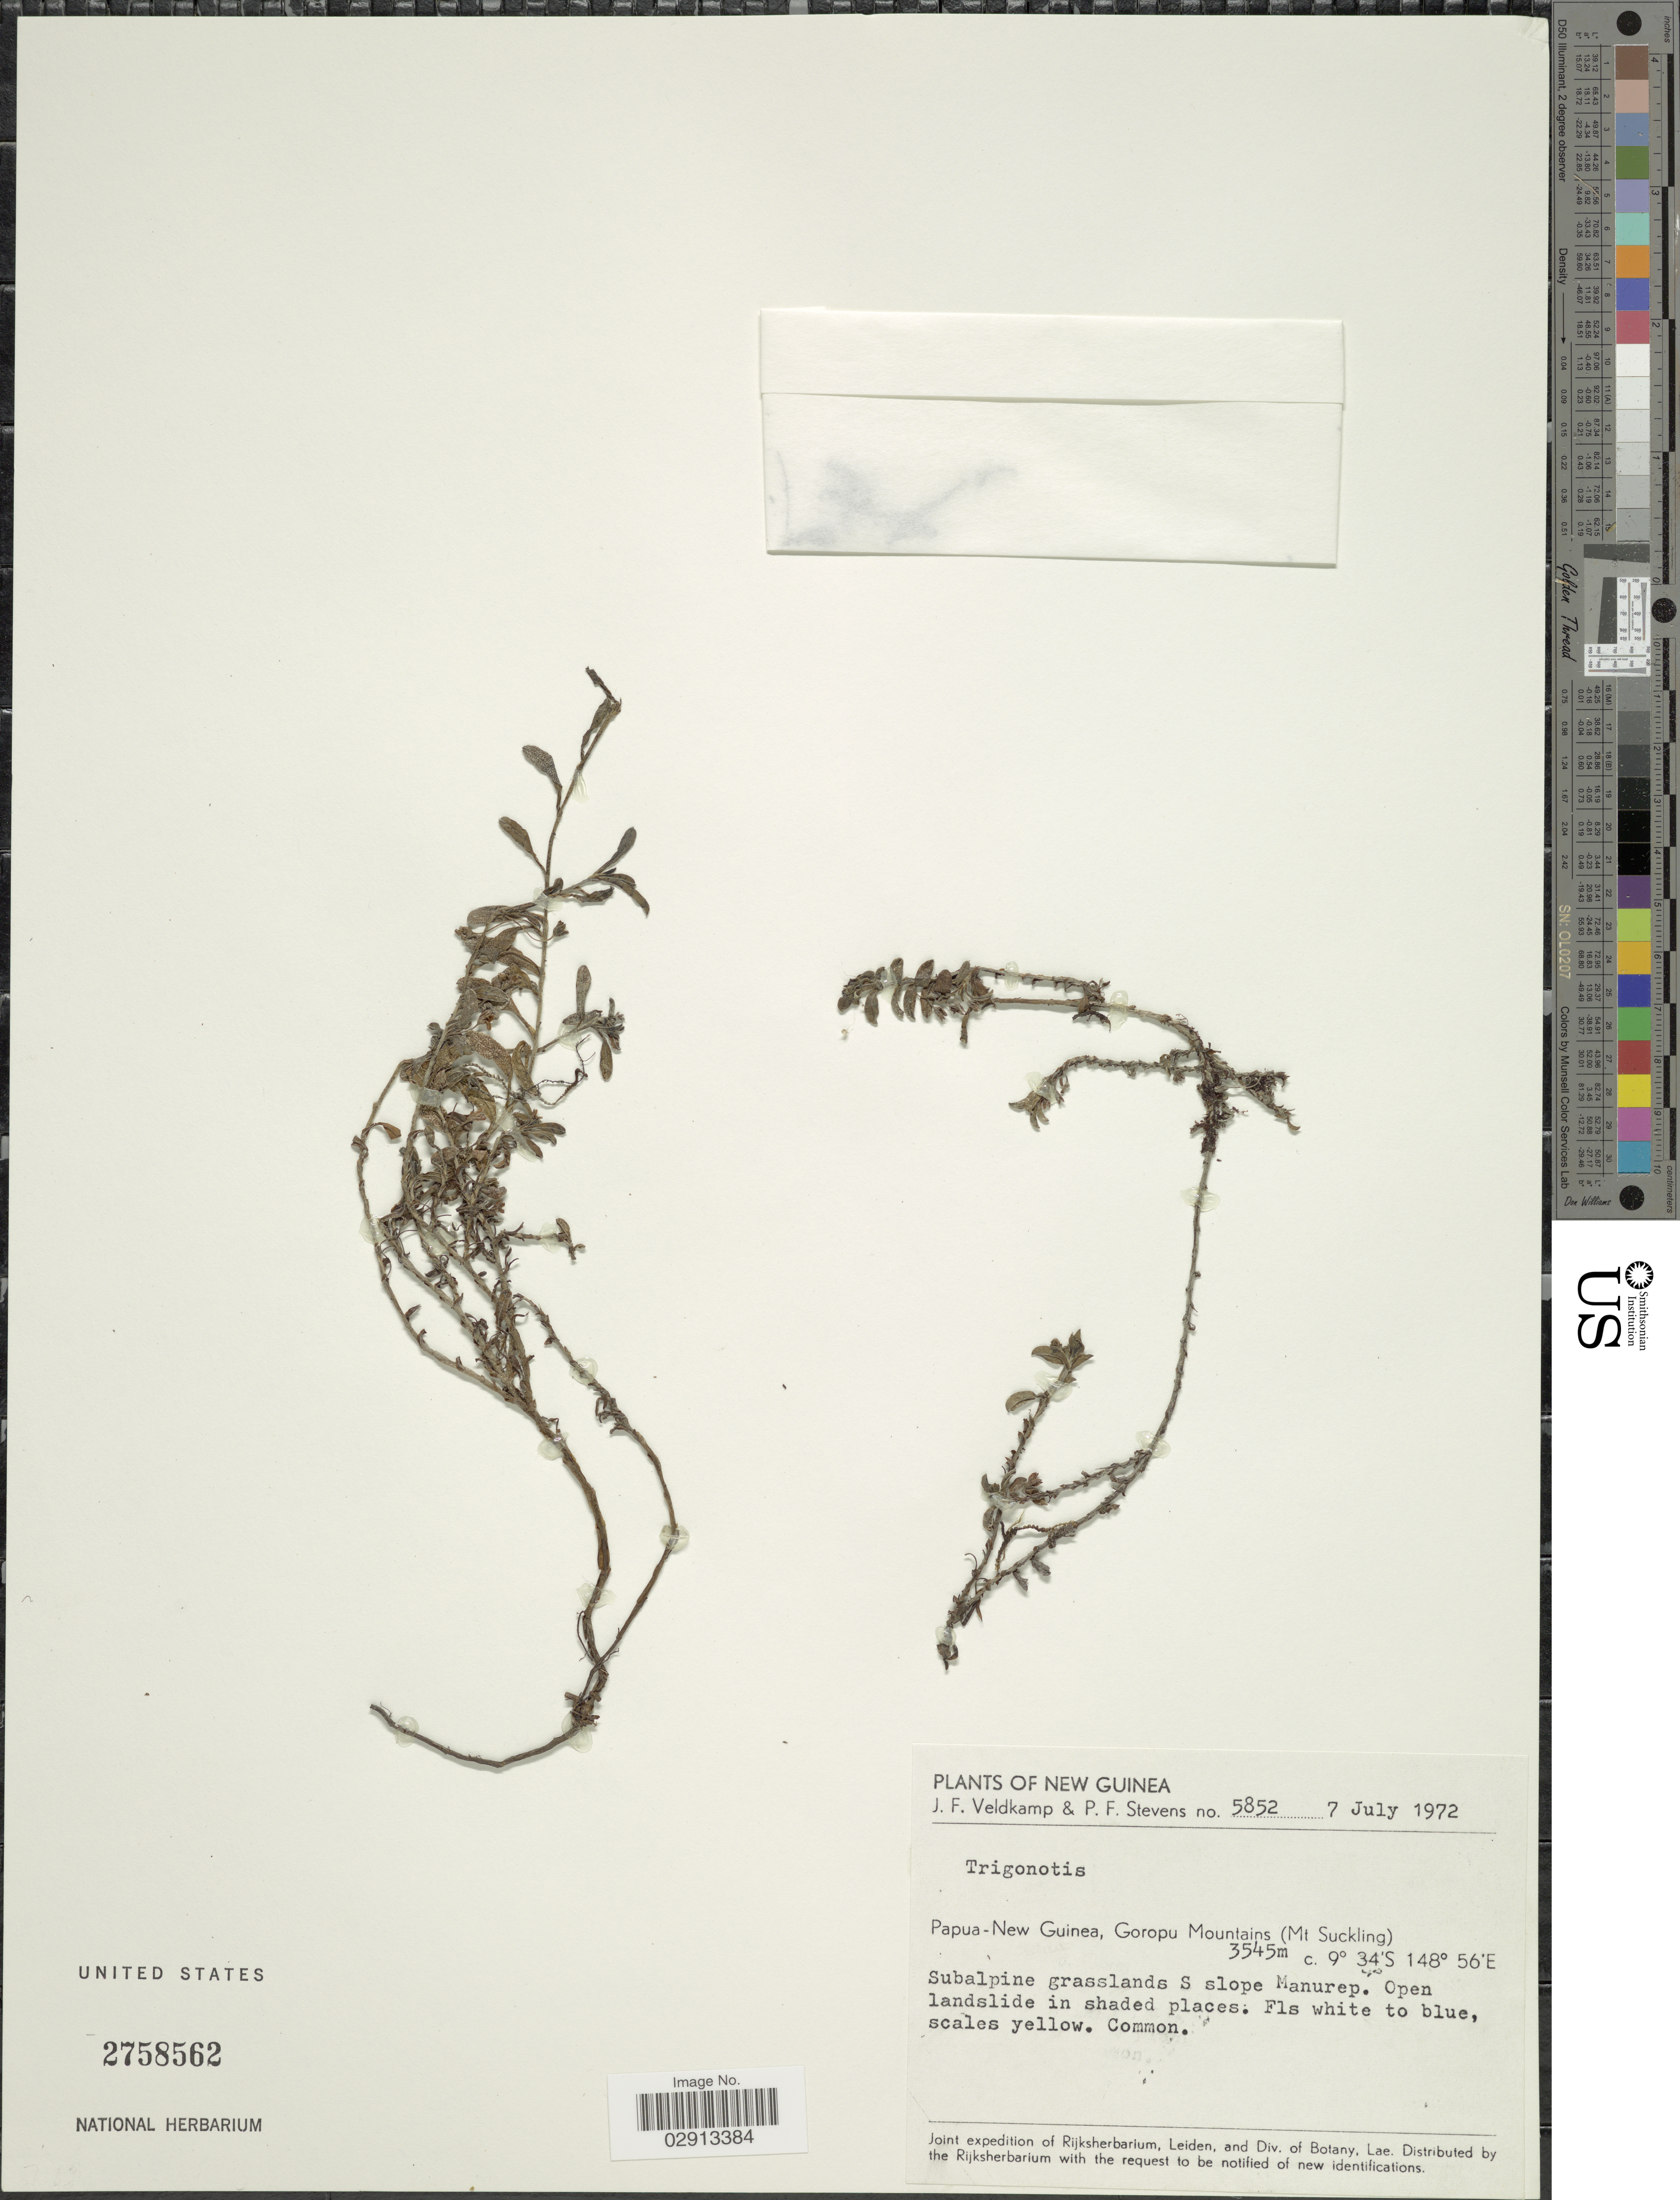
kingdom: Plantae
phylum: Tracheophyta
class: Magnoliopsida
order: Boraginales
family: Boraginaceae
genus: Trigonotis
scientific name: Trigonotis sp.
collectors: J. F. Veldkamp & P. F. Stevens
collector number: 5852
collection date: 1972-07-07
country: Papua New Guinea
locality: New Guinea. Papua-New Guinea, Goropu Mountains (Mt Suckling). Subalpine grasslands S slope Manurep.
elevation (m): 3545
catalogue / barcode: US 2758562